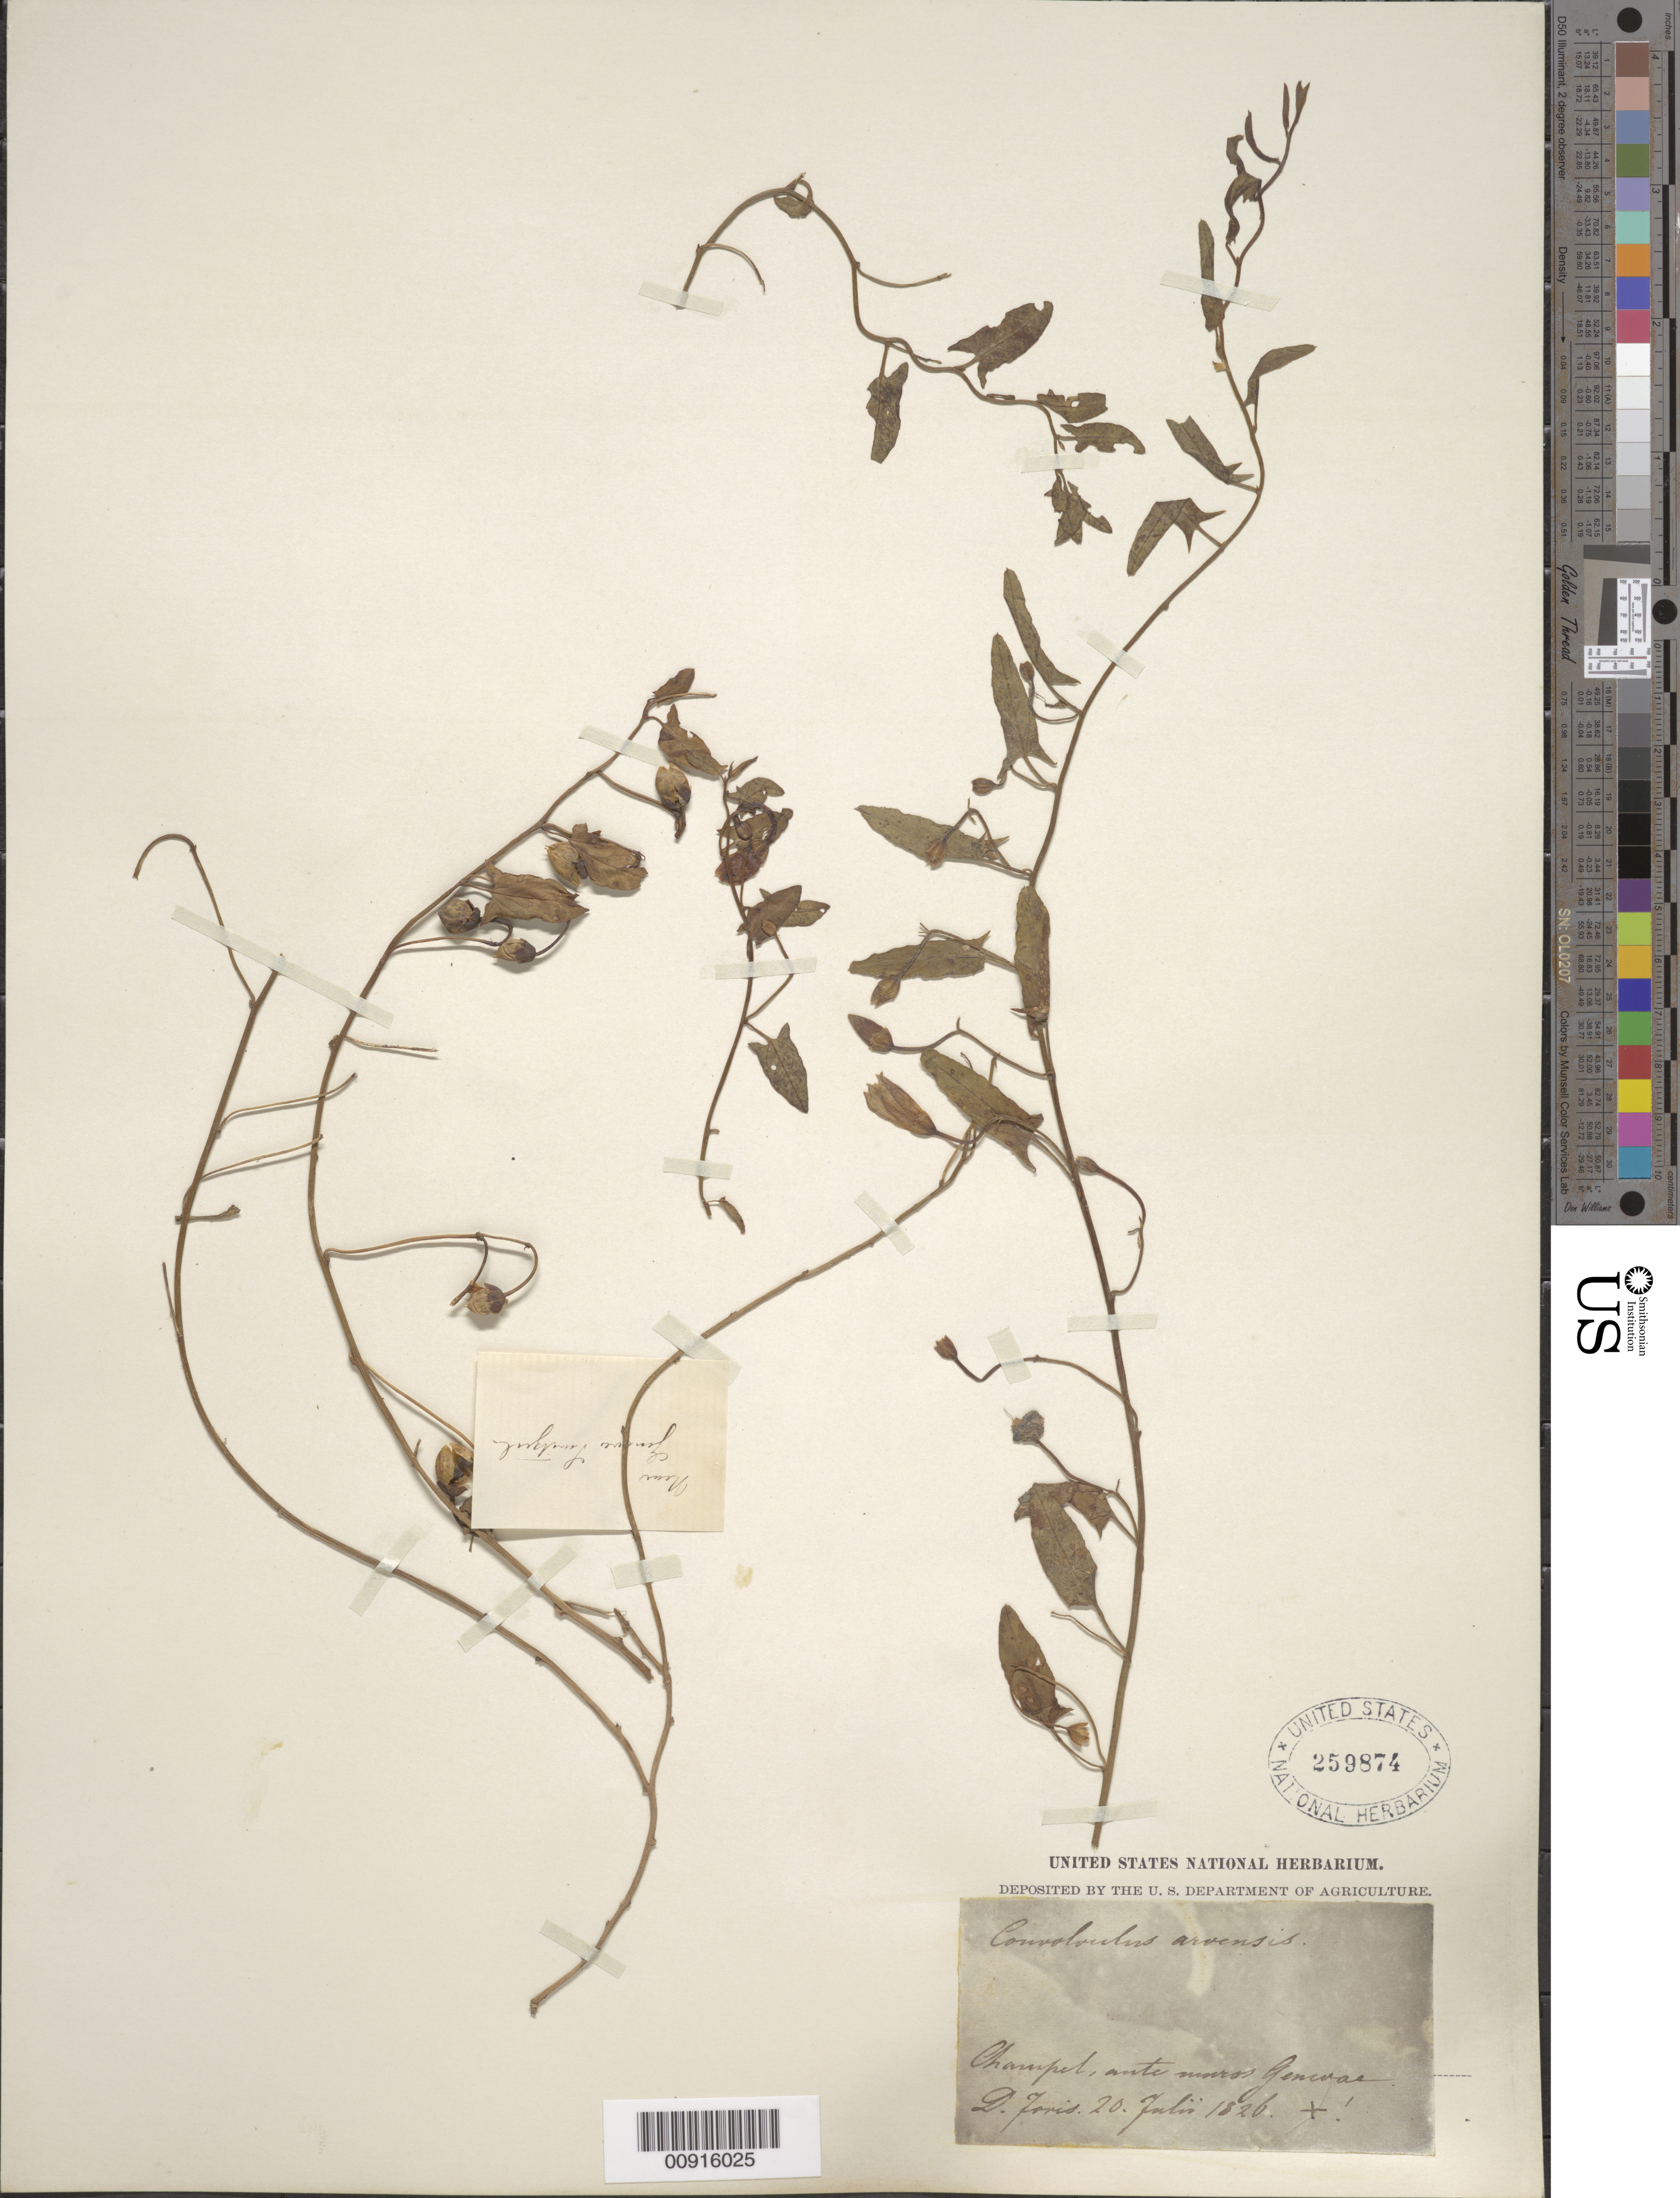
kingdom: Plantae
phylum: Tracheophyta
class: Magnoliopsida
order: Solanales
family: Convolvulaceae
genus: Convolvulus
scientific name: Convolvulus arvensis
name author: L.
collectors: Janis, D.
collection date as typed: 20 Jul 1826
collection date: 1826-07-20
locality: Champel, ante maros Genc[u]ae.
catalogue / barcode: US 259874